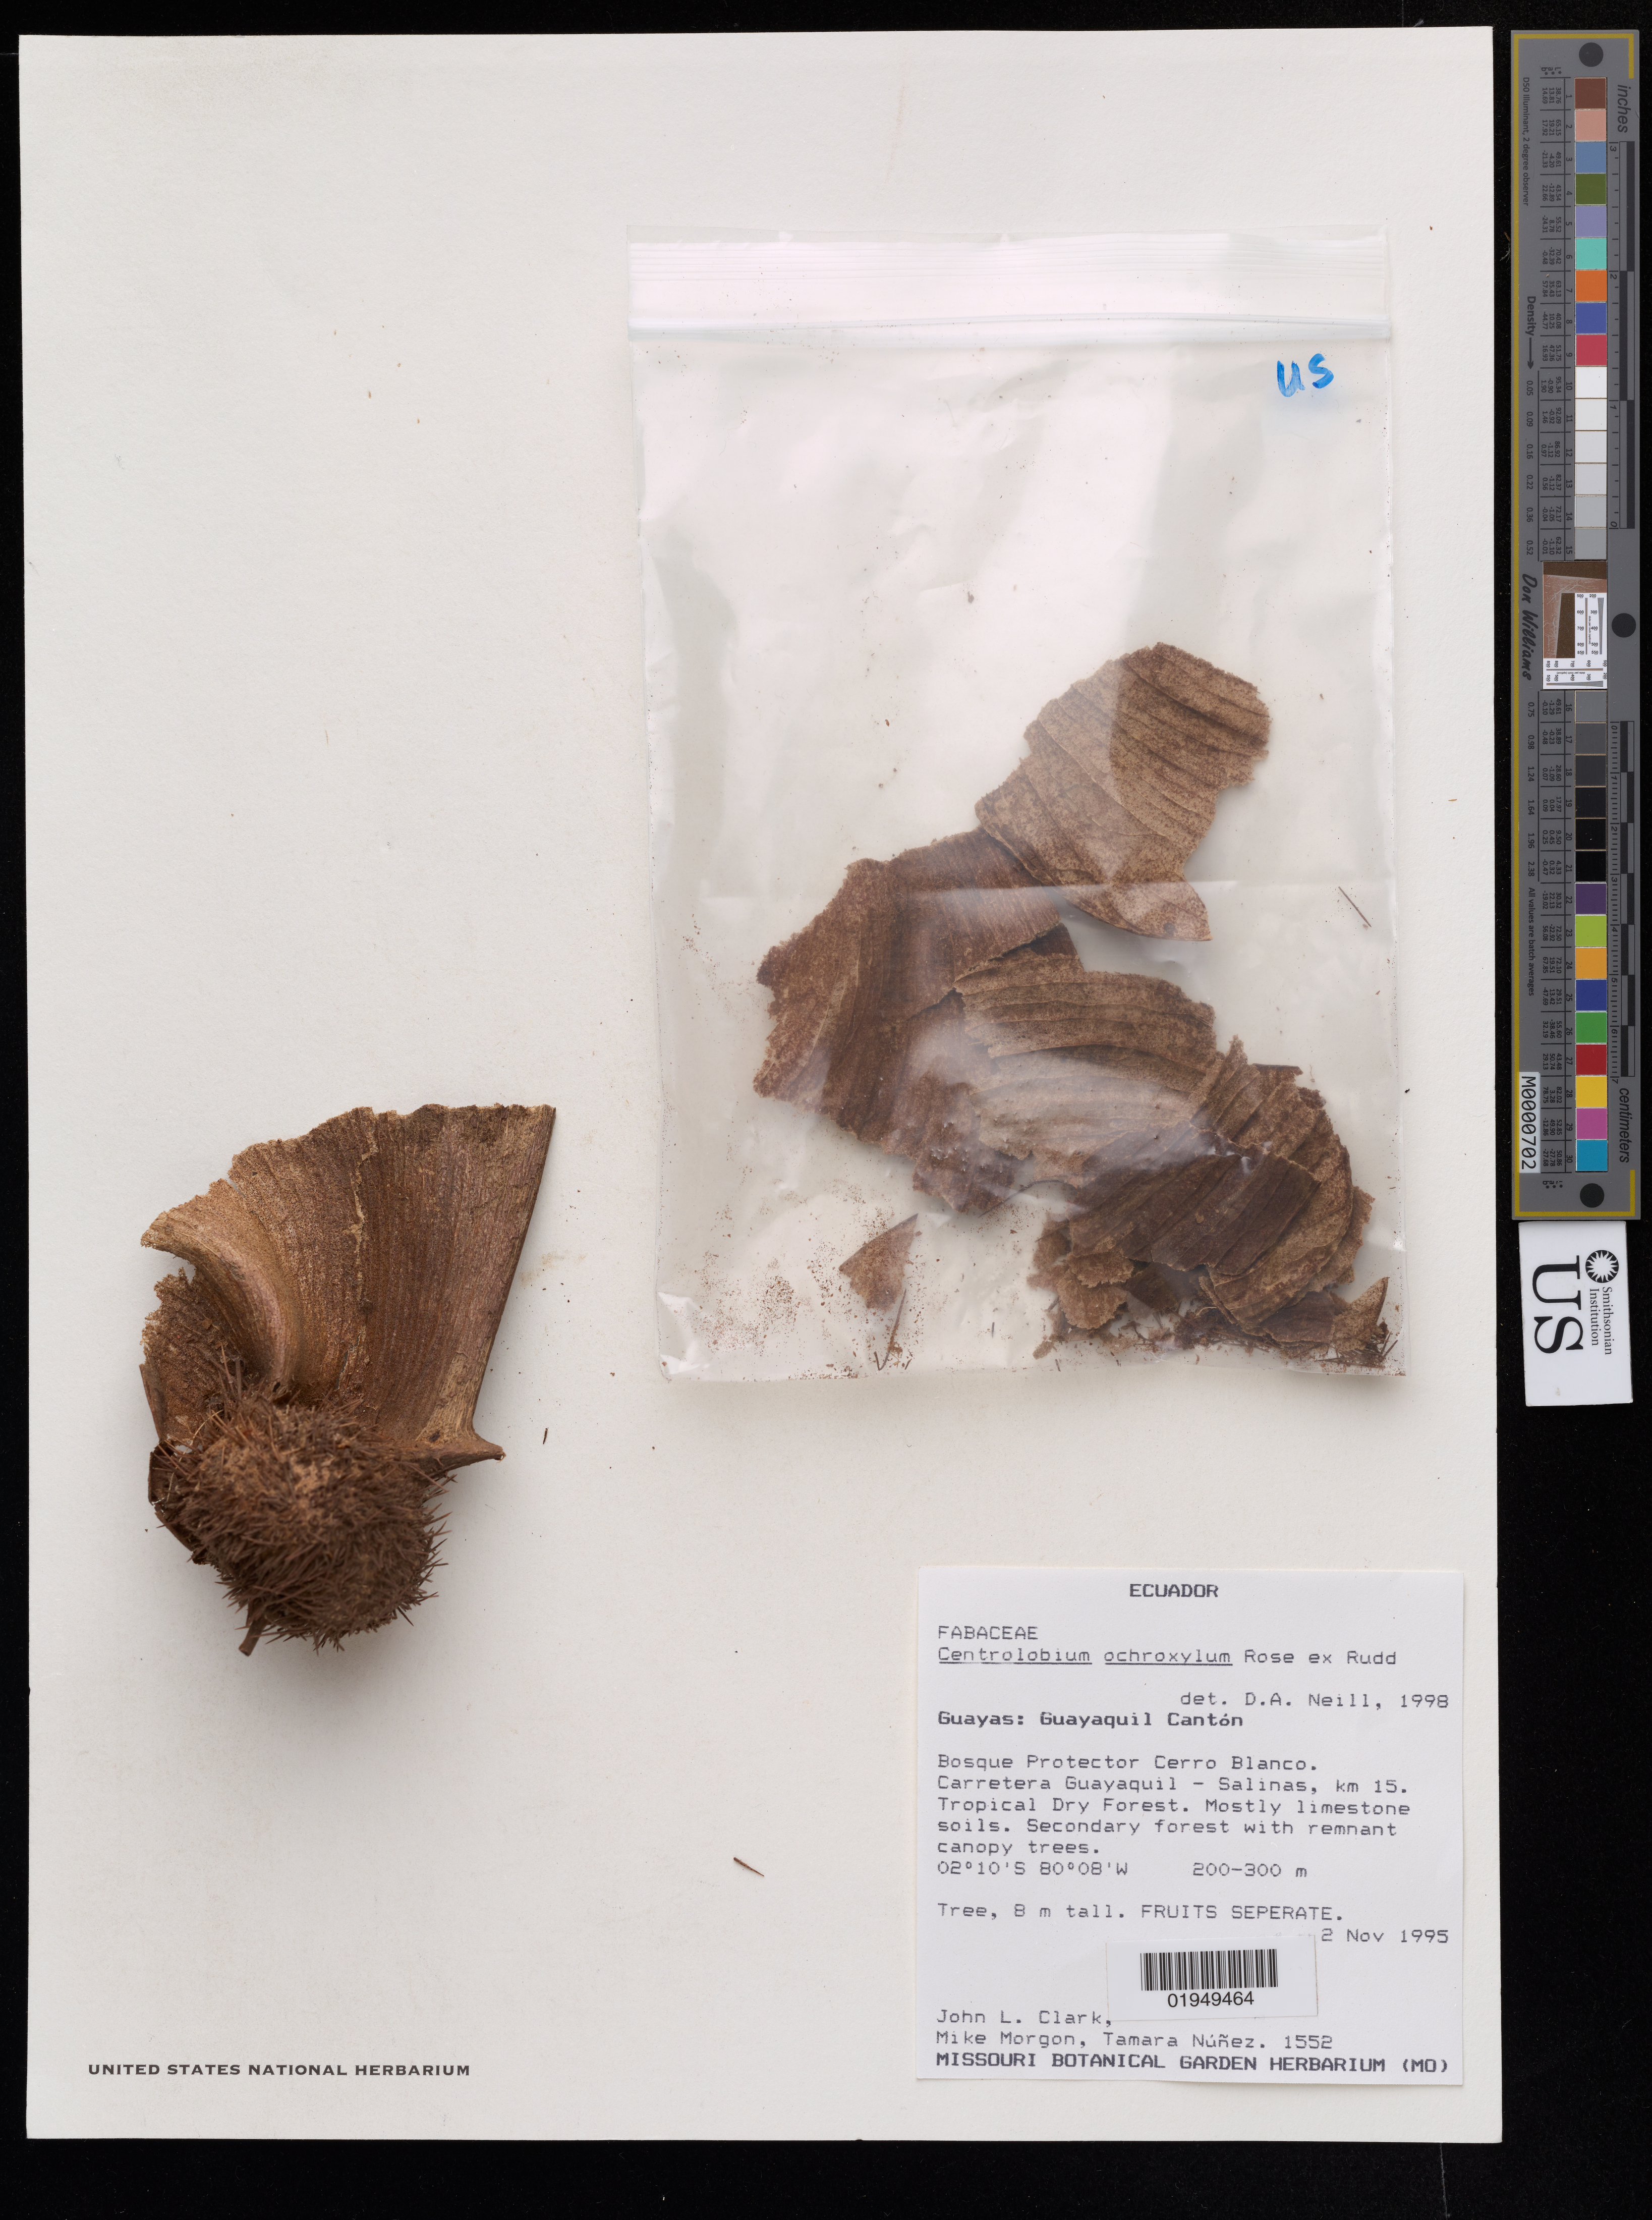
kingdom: Plantae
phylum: Tracheophyta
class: Magnoliopsida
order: Fabales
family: Fabaceae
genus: Centrolobium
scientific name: Centrolobium ochroxylum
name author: Rose ex Rudd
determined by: Neill, David Alan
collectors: J. L. Clark, M. Morgon & T. Núñez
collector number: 1552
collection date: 1995-11-02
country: Ecuador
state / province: Guayas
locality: Guayaquil Canton, Bosque Protector Cerro Blanco, Carretera Guayaquil-Salinas, km 15, Tropical Dry Forest.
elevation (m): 200